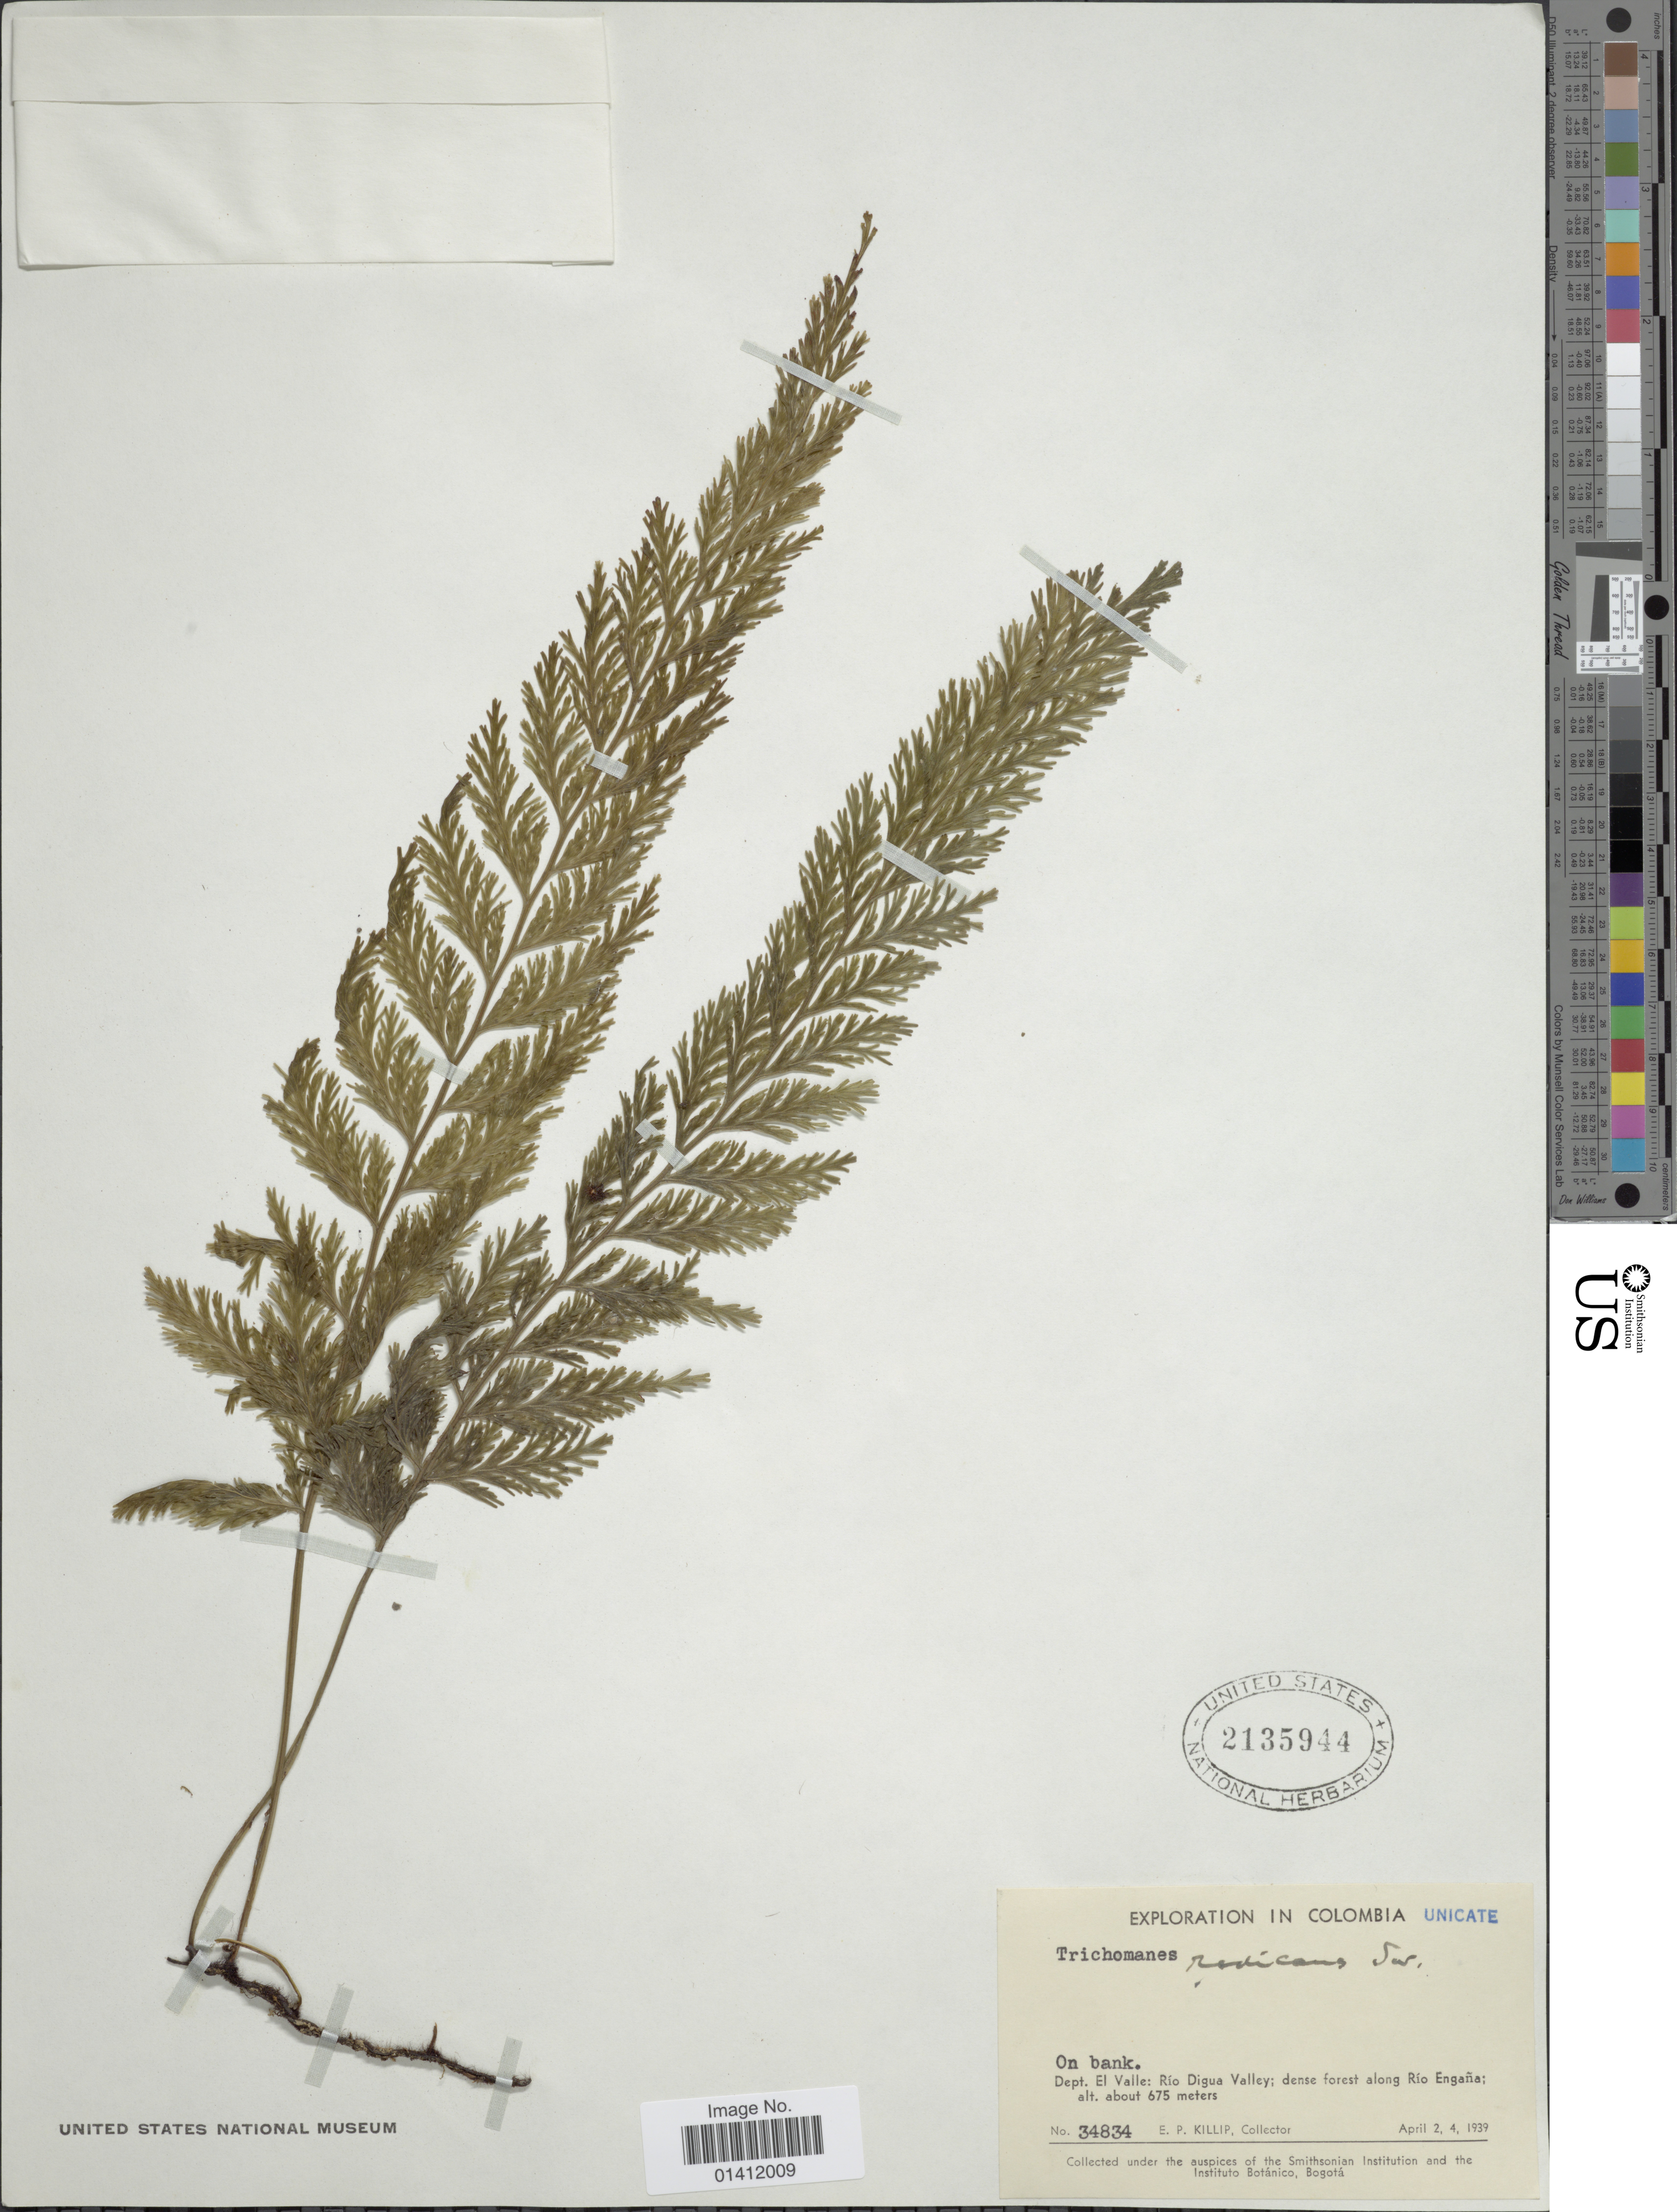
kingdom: Plantae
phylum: Tracheophyta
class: Polypodiopsida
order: Hymenophyllales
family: Hymenophyllaceae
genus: Vandenboschia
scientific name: Vandenboschia radicans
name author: (Sw.) Copel.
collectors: E. P. Killip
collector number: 34834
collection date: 1939-04-02/1939-04-04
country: Colombia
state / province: Valle del Cauca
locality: Dept. El Valle: Rio Digua Valley; dense forest along Rio Engana.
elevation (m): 675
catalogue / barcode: US 2135944